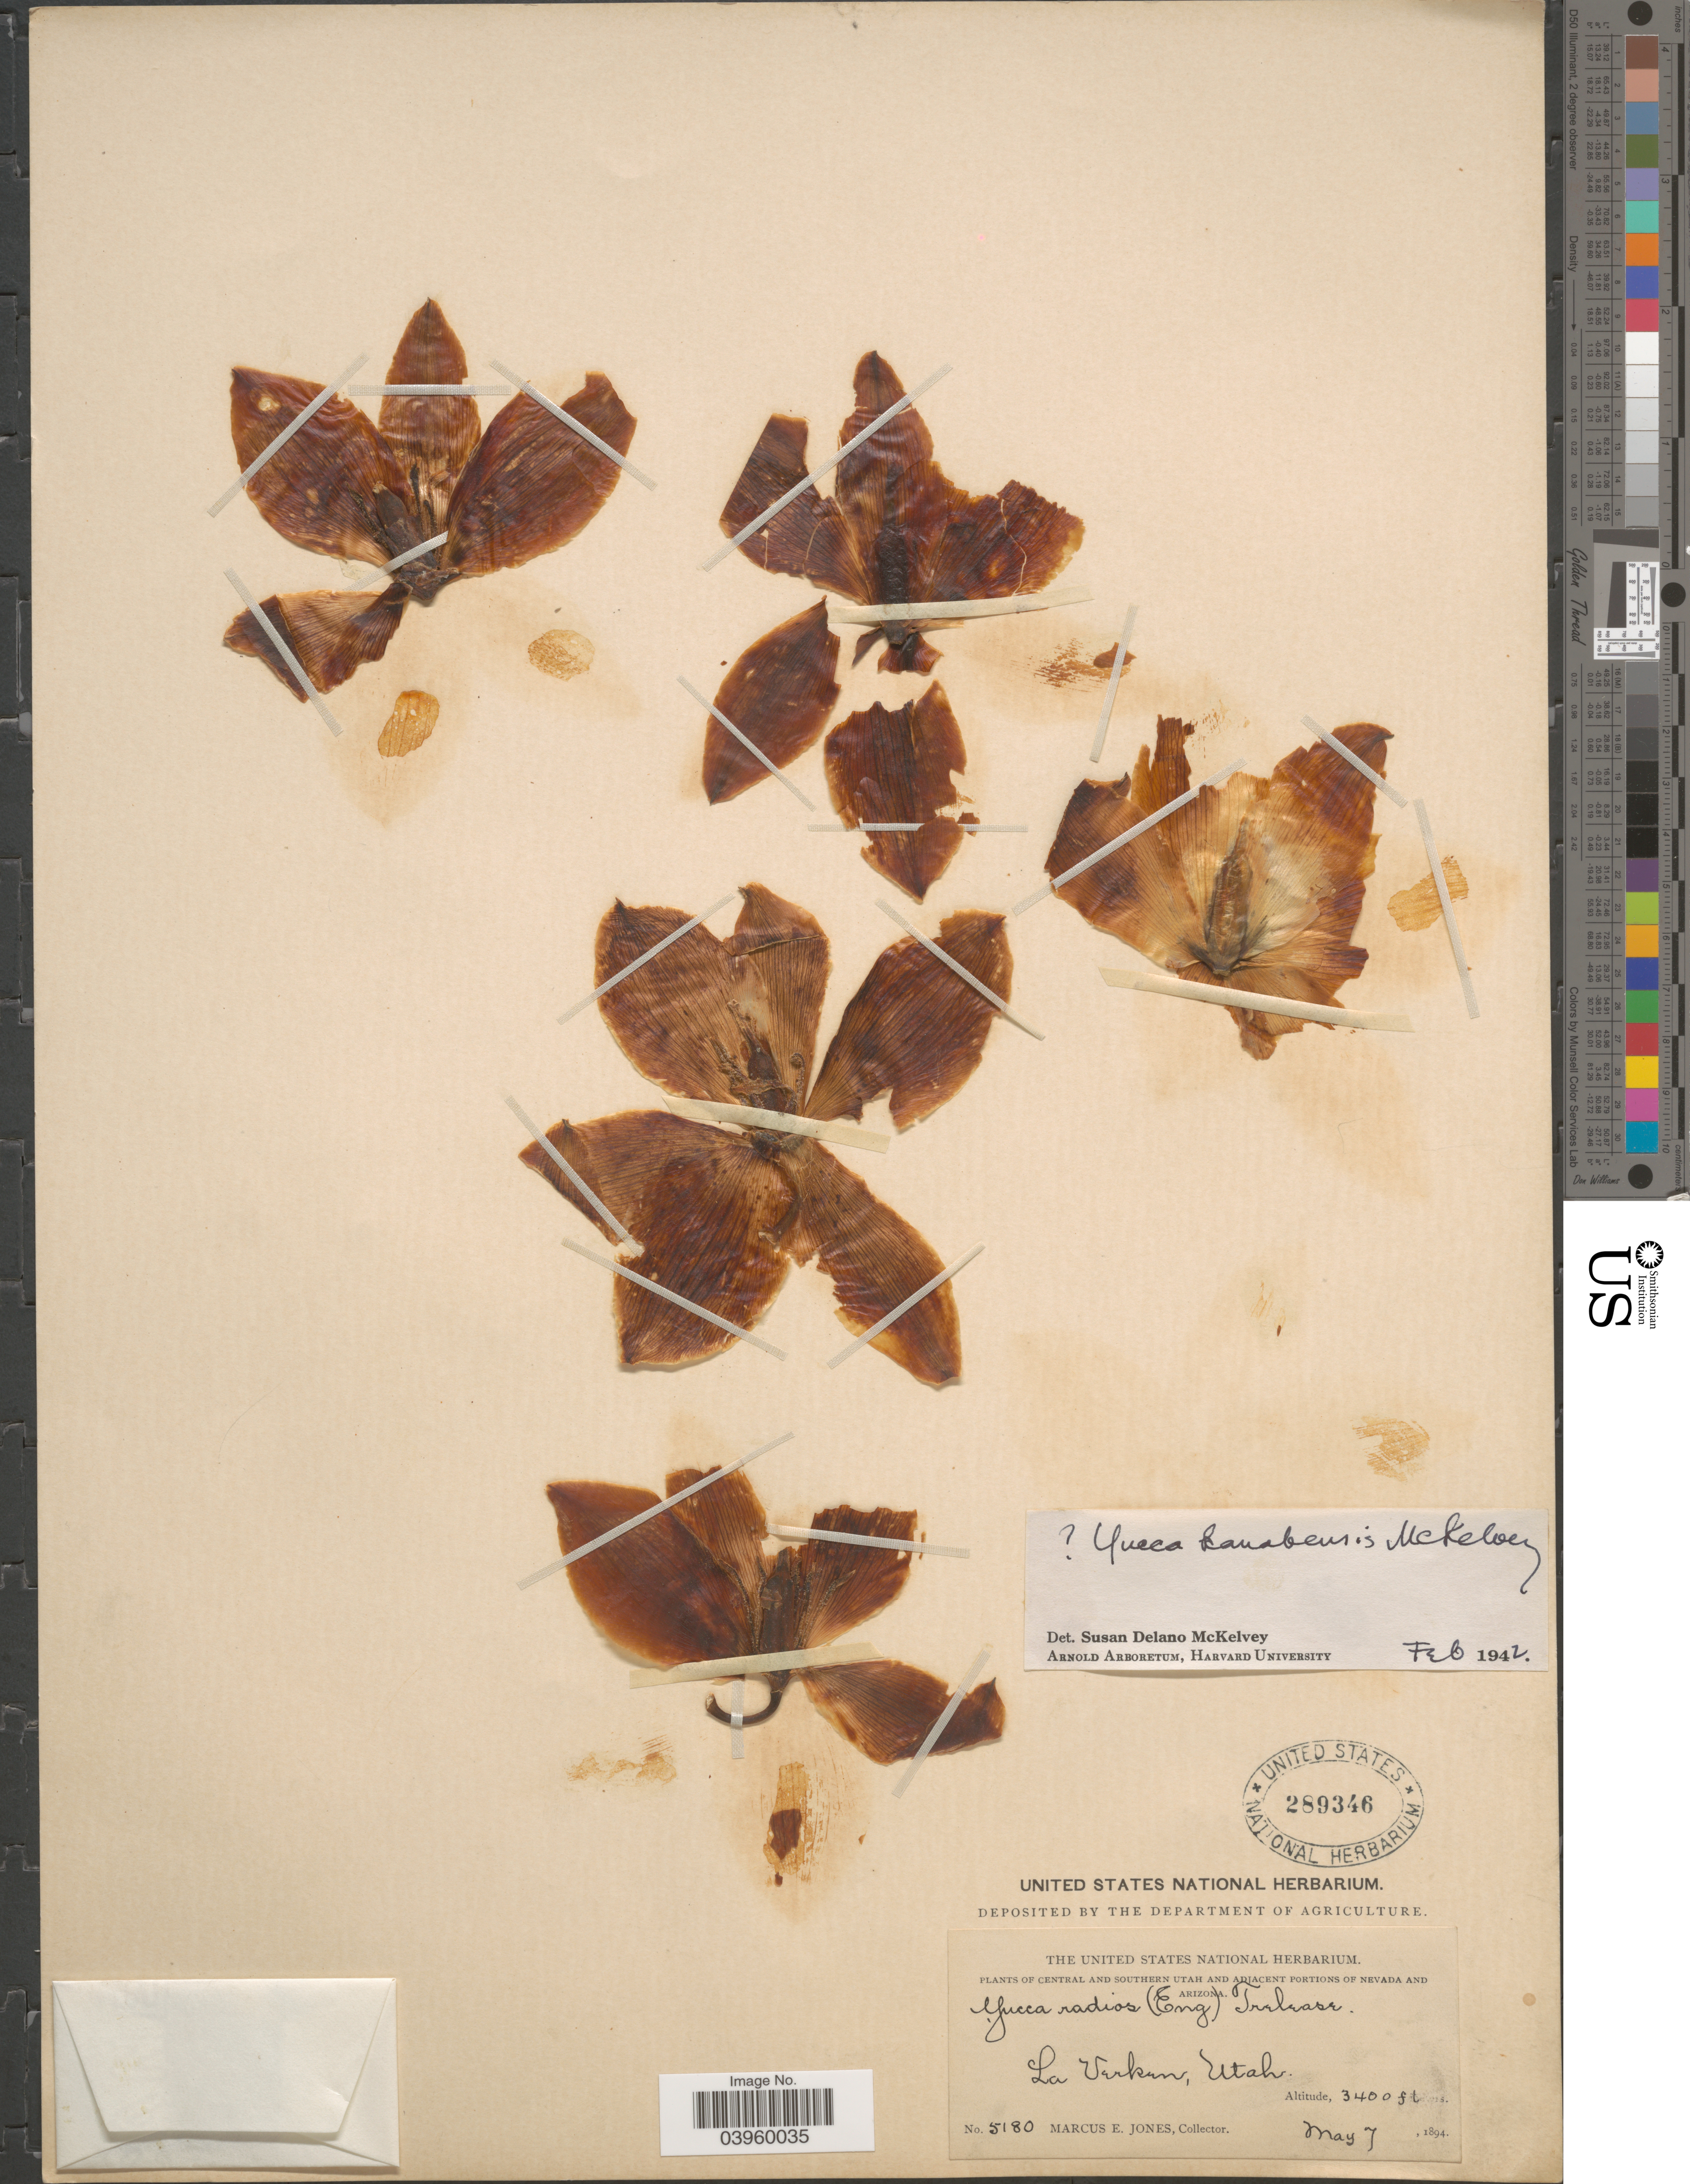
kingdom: Plantae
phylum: Tracheophyta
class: Liliopsida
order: Asparagales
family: Asparagaceae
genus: Yucca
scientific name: Yucca kanabensis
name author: McKelvey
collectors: M. E. Jones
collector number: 5180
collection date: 1894-05-07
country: United States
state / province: Utah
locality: Central and Southern Utah. La Verken.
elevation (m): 1036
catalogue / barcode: US 289346